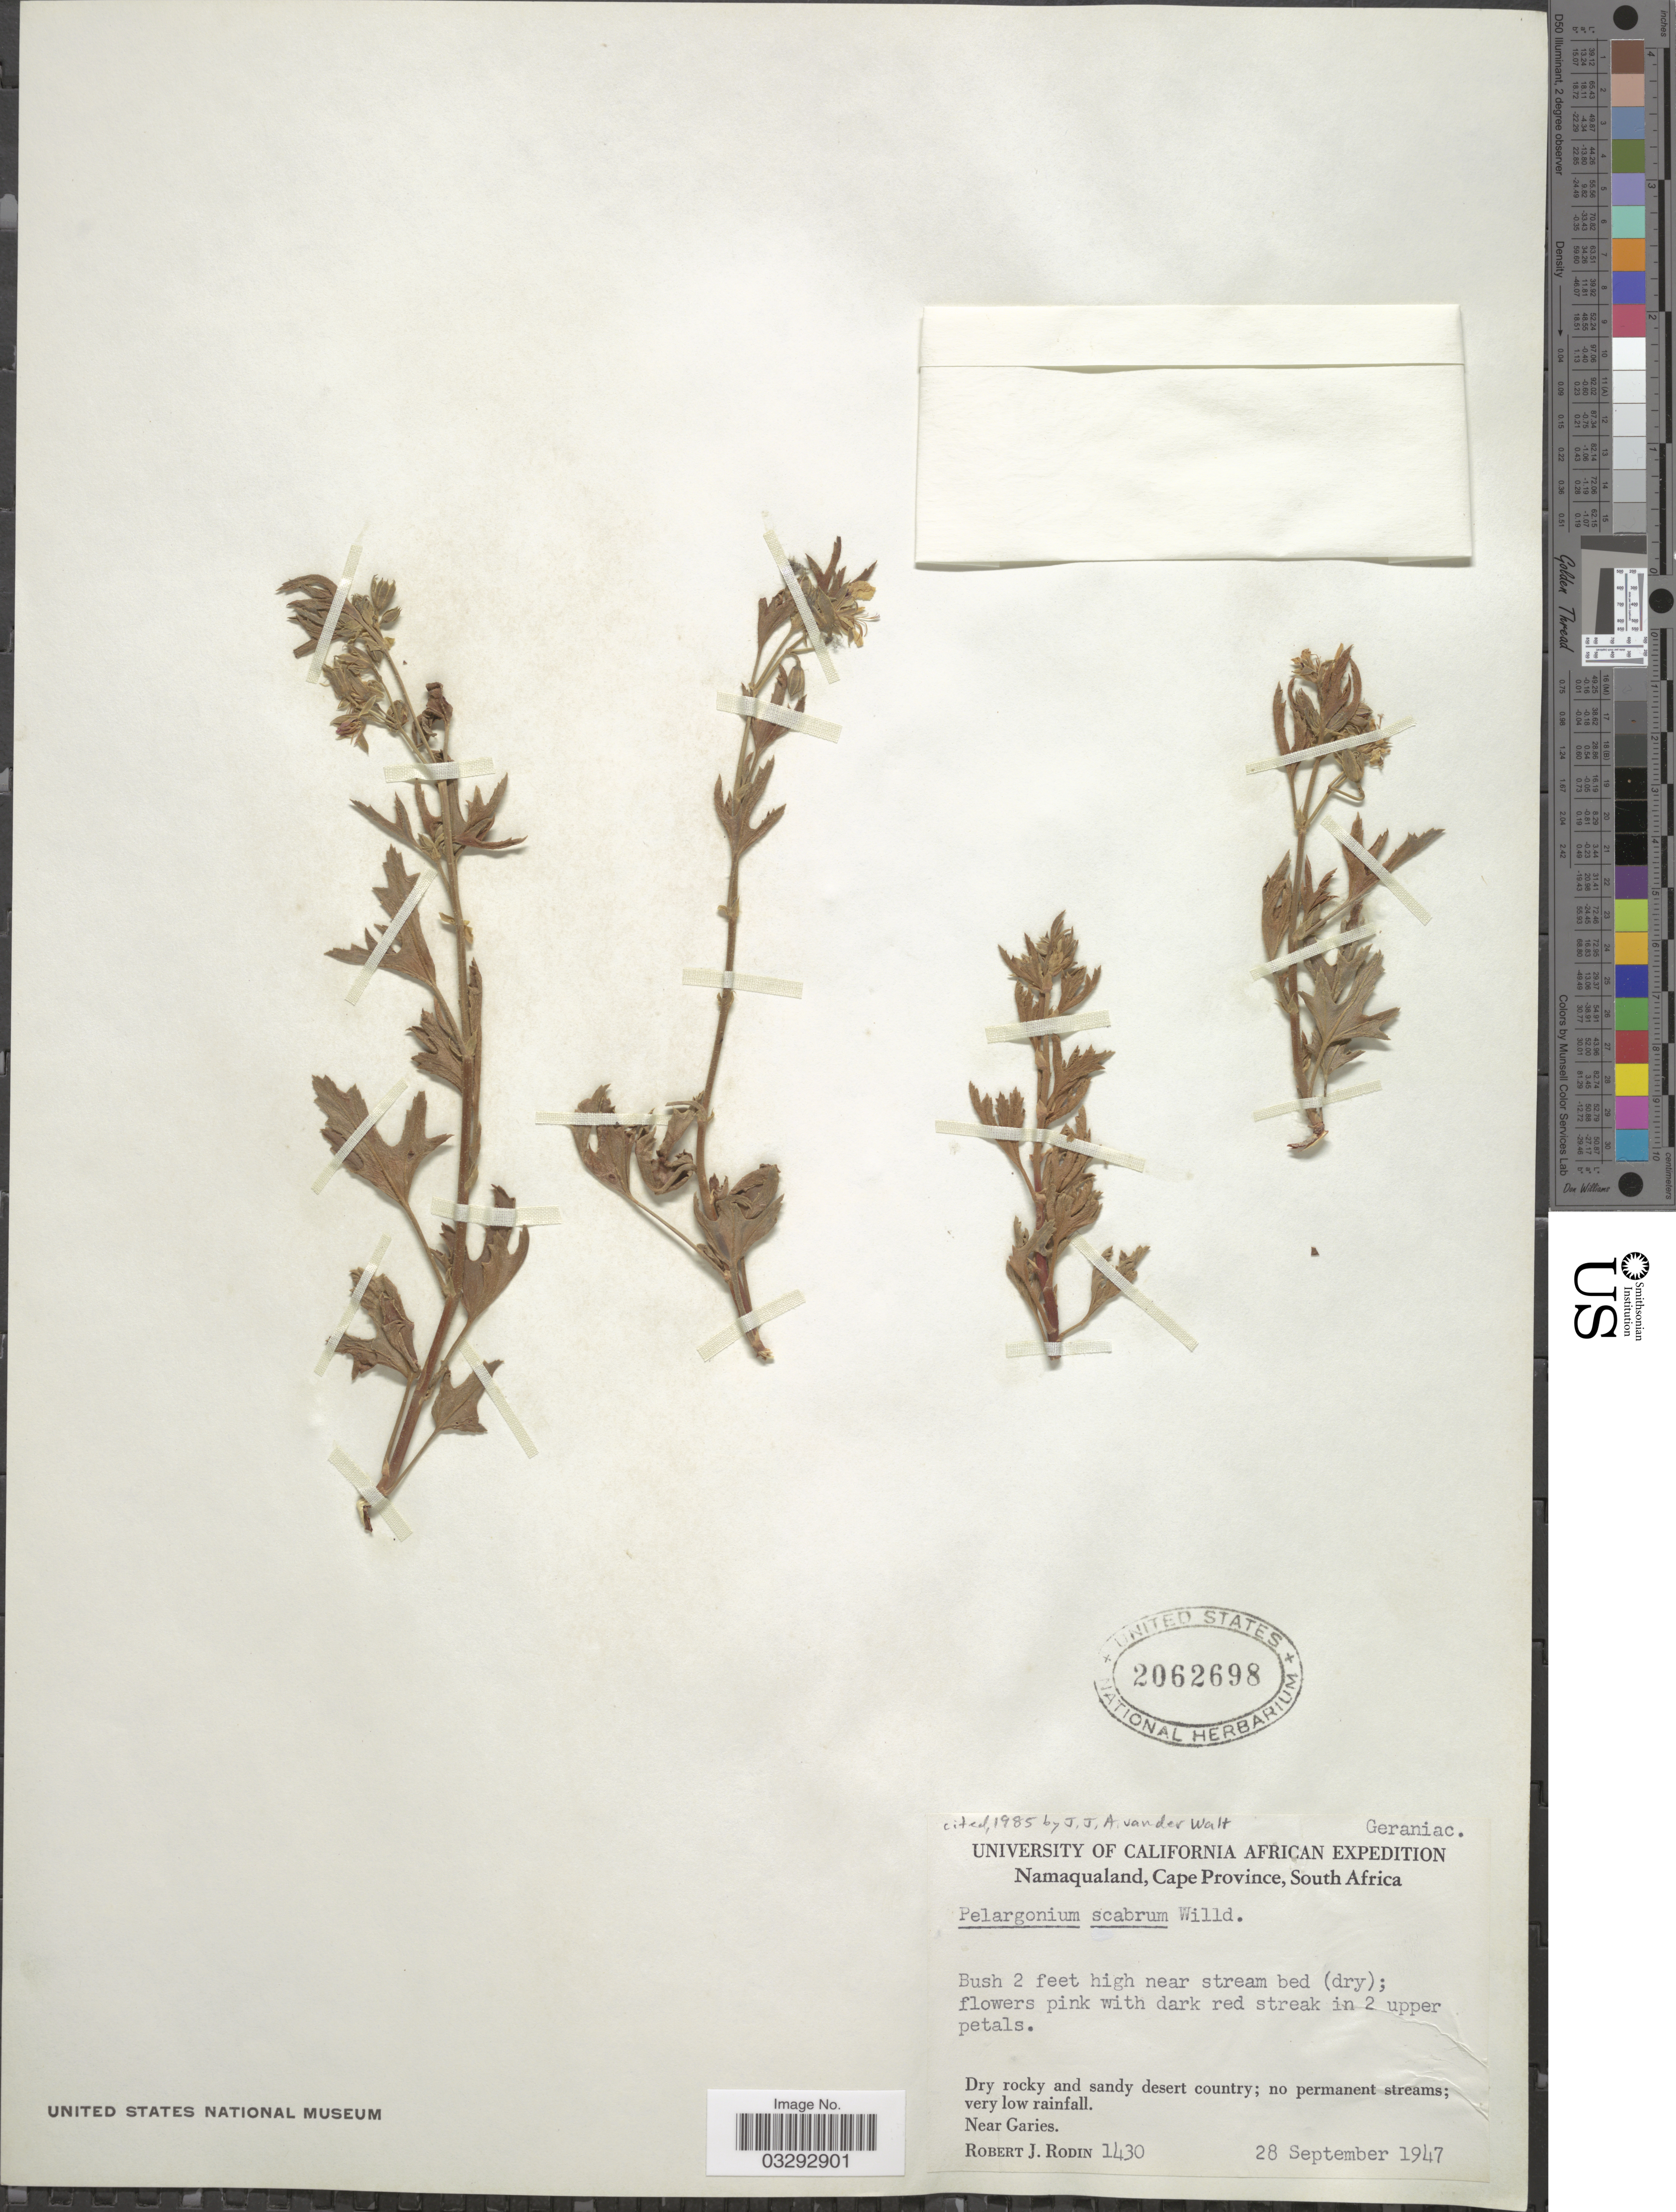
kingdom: Plantae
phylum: Tracheophyta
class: Magnoliopsida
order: Geraniales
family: Geraniaceae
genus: Pelargonium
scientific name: Pelargonium scabrum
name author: (L.) L'Hér.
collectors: R. J. Rodin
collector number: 1430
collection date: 1947-09-28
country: South Africa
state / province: Northern Cape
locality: Namaqualand, Near Garies.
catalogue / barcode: US 2062698